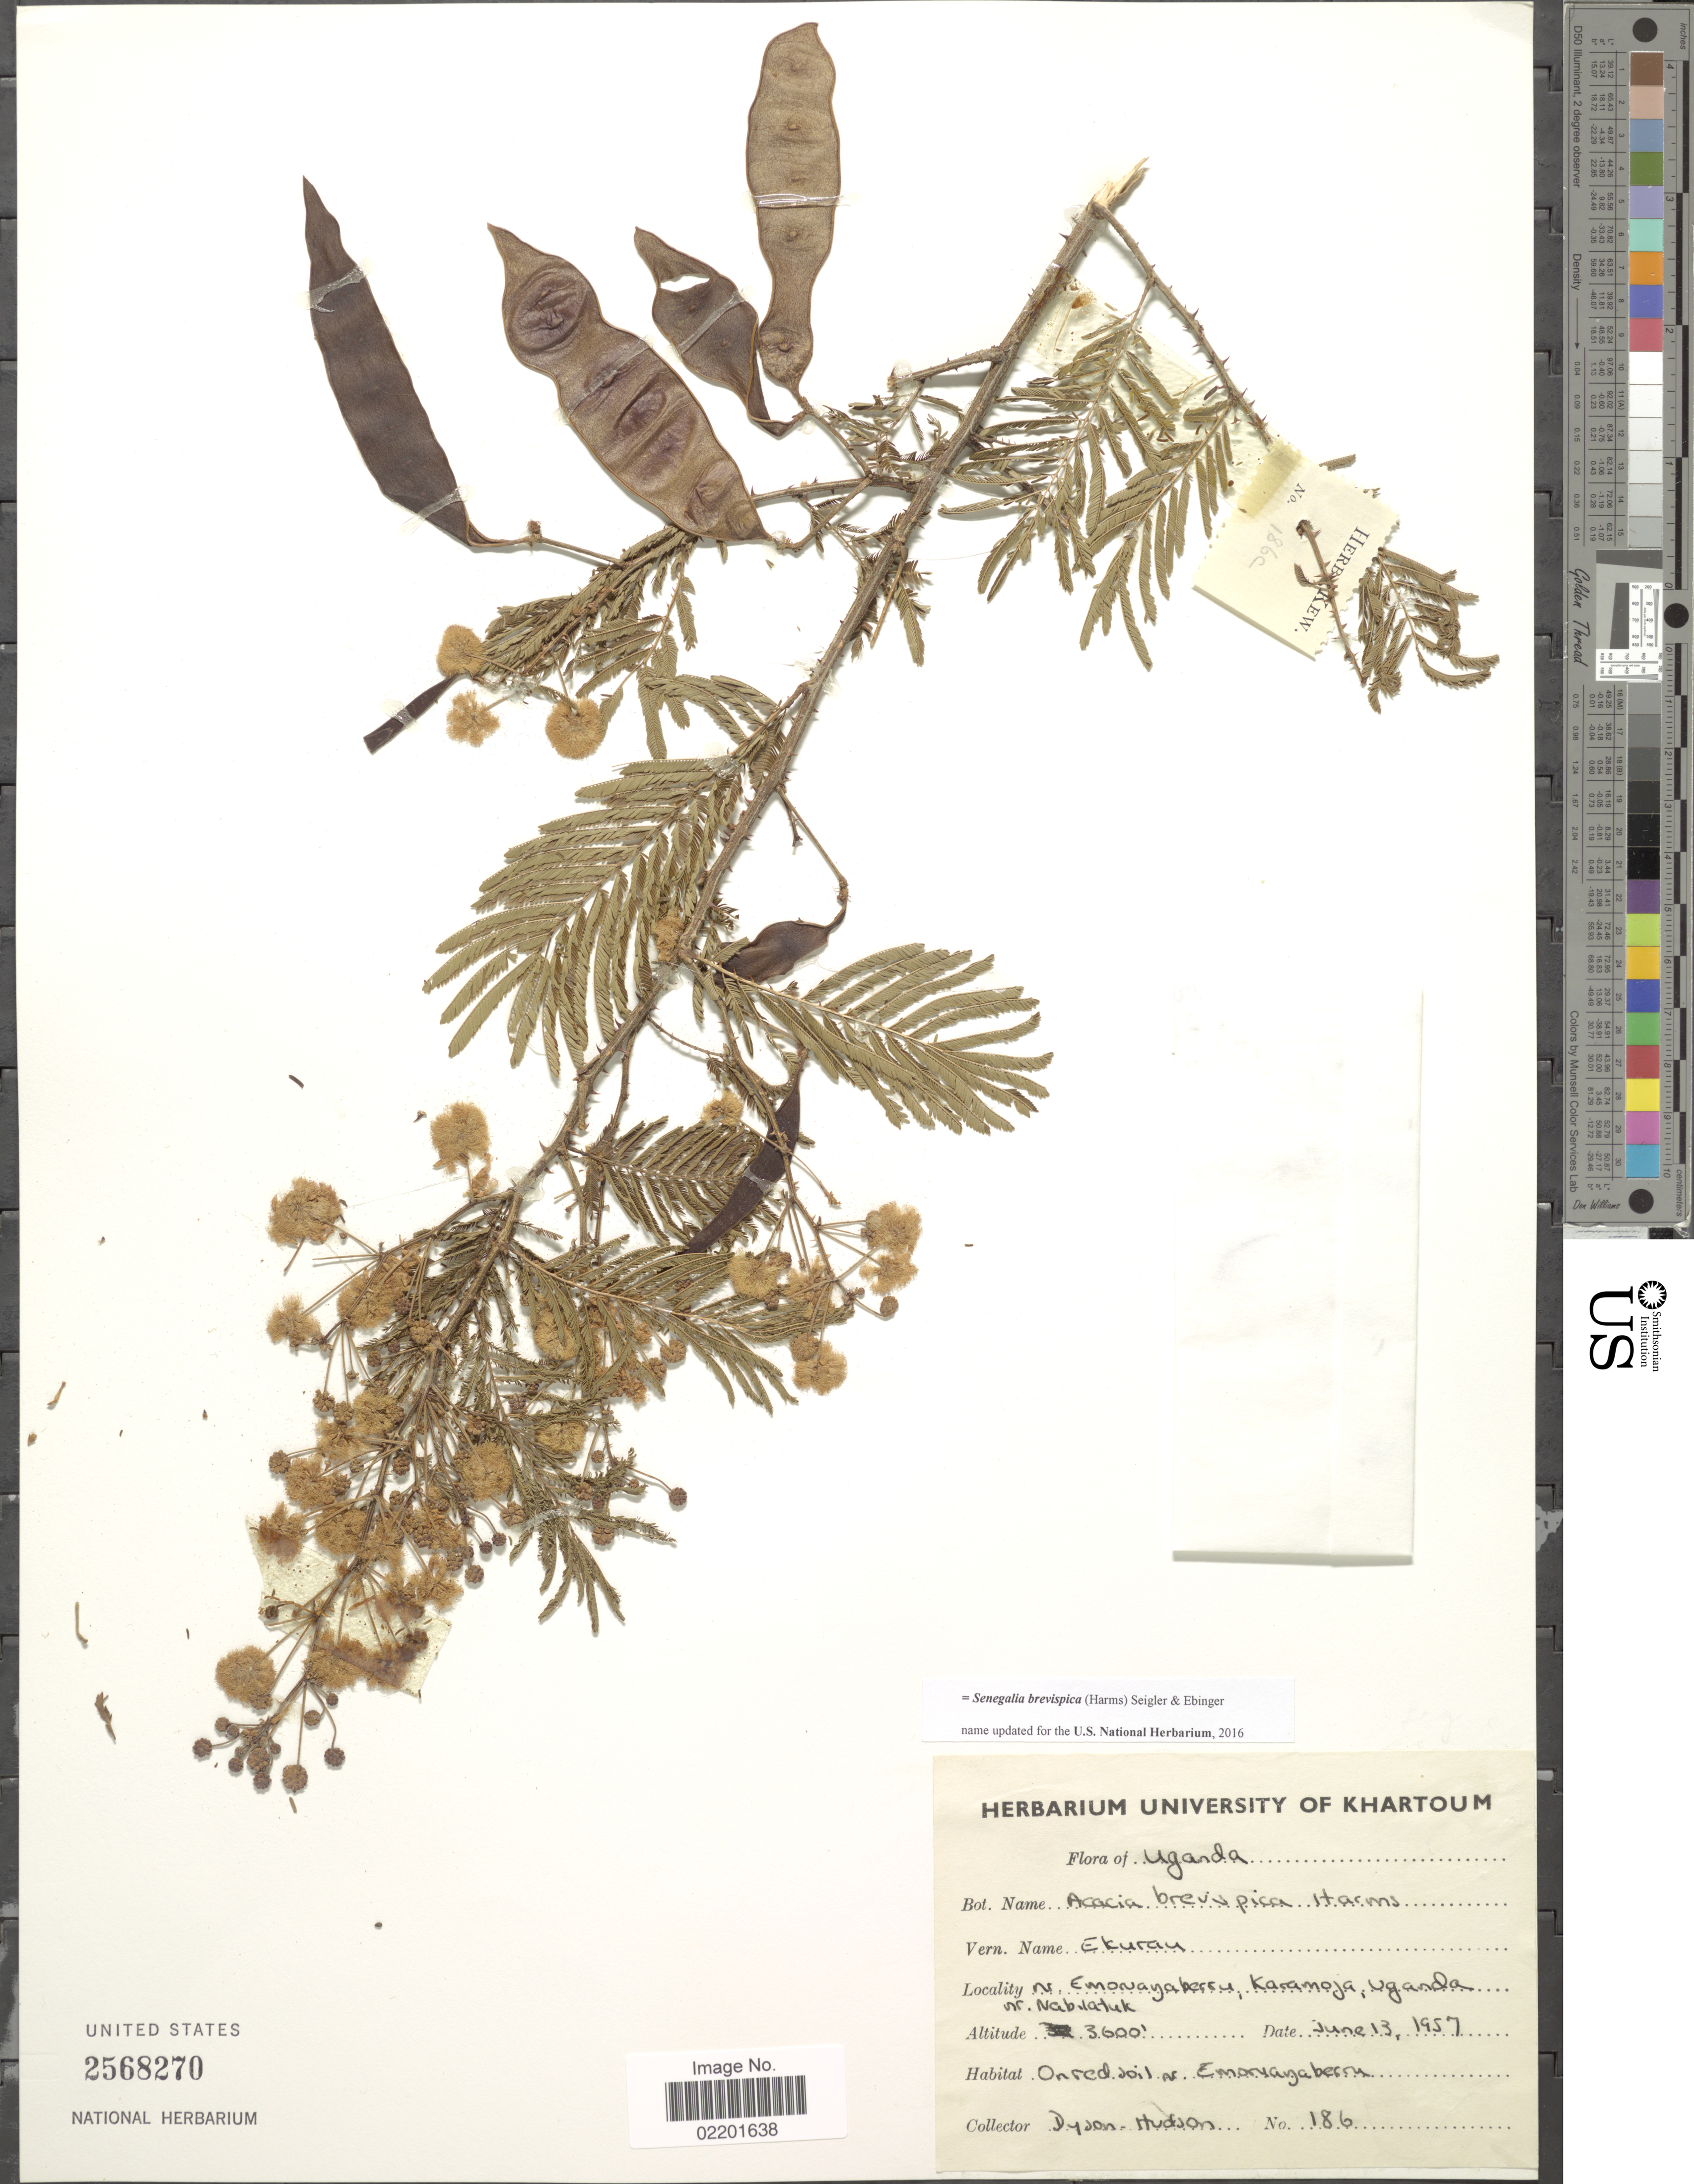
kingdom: Plantae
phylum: Tracheophyta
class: Magnoliopsida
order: Fabales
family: Fabaceae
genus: Senegalia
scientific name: Senegalia brevispica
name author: (Harms) Seigler & Ebinger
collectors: Dyson-Hudson, --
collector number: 186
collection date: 1957-06-13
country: Uganda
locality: Nr. Emoruangaberru, Karamoja, nr. Nabilatuk.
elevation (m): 1097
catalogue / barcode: US 2568270